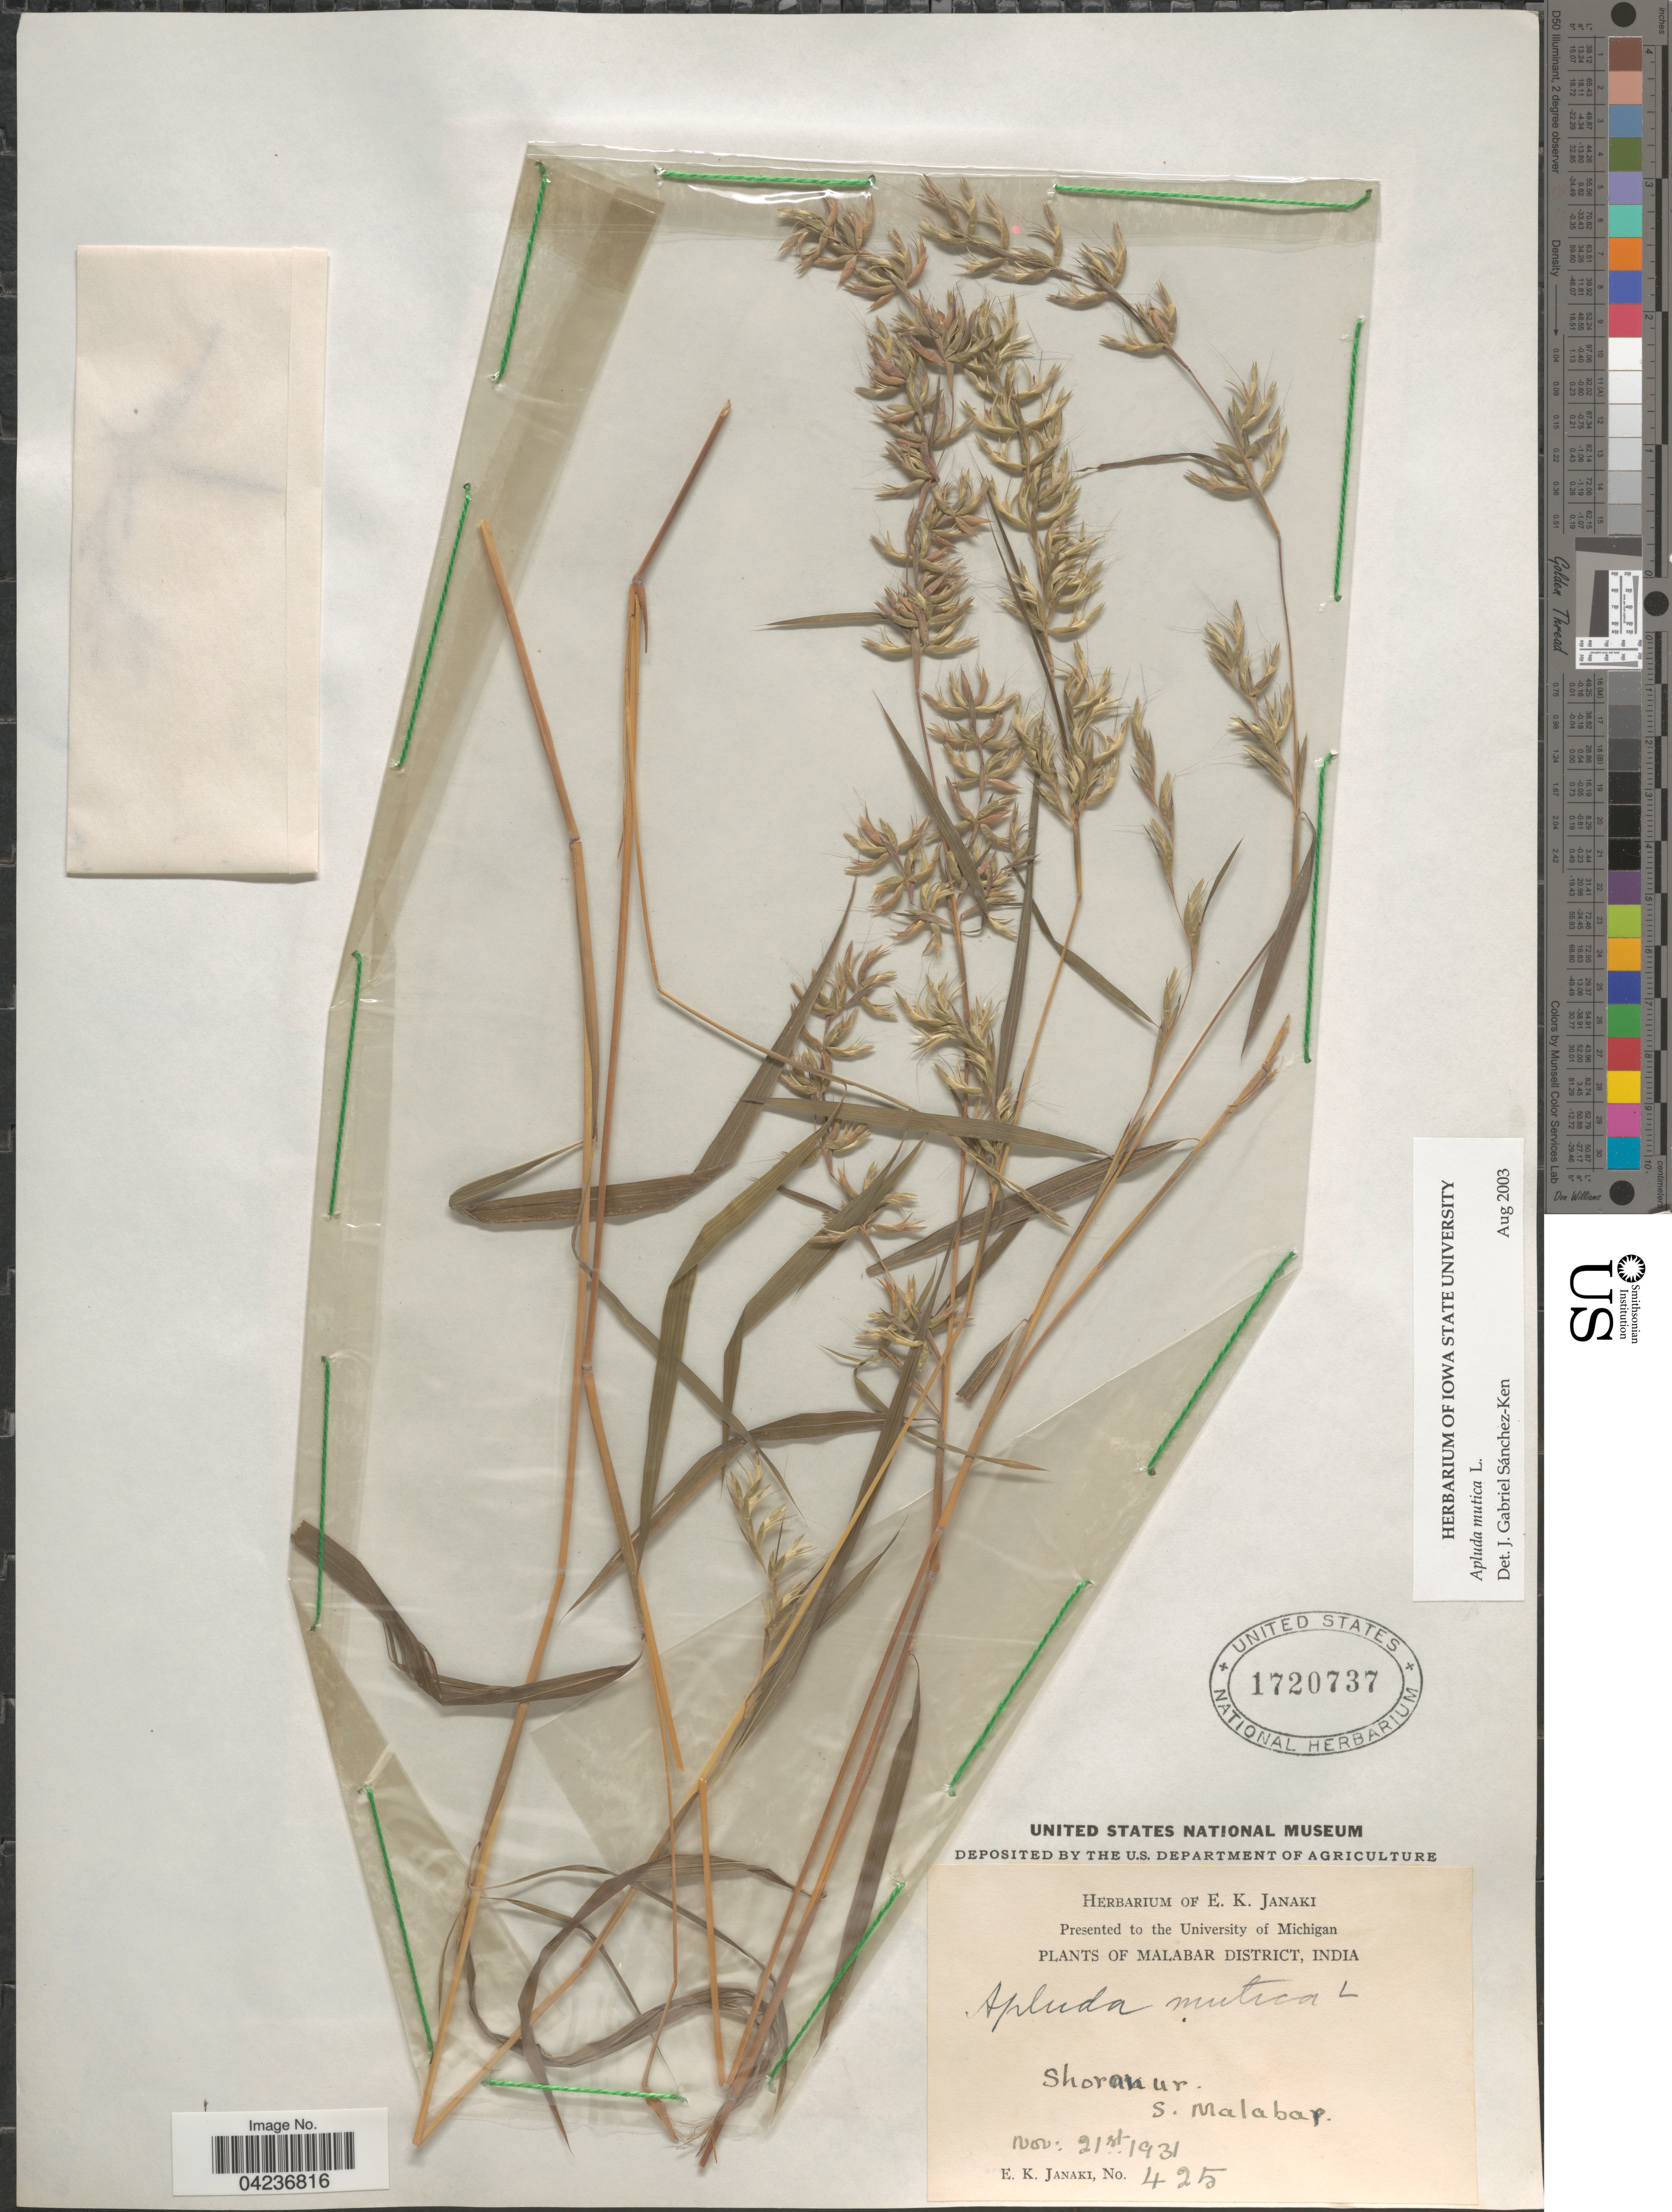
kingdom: Plantae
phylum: Tracheophyta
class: Liliopsida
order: Poales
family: Poaceae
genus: Apluda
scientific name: Apluda mutica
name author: L.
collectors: E. Janaki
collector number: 425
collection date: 1931-11-21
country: India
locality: Malabar District. Shoranur. S. Malabar.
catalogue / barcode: US 1720737